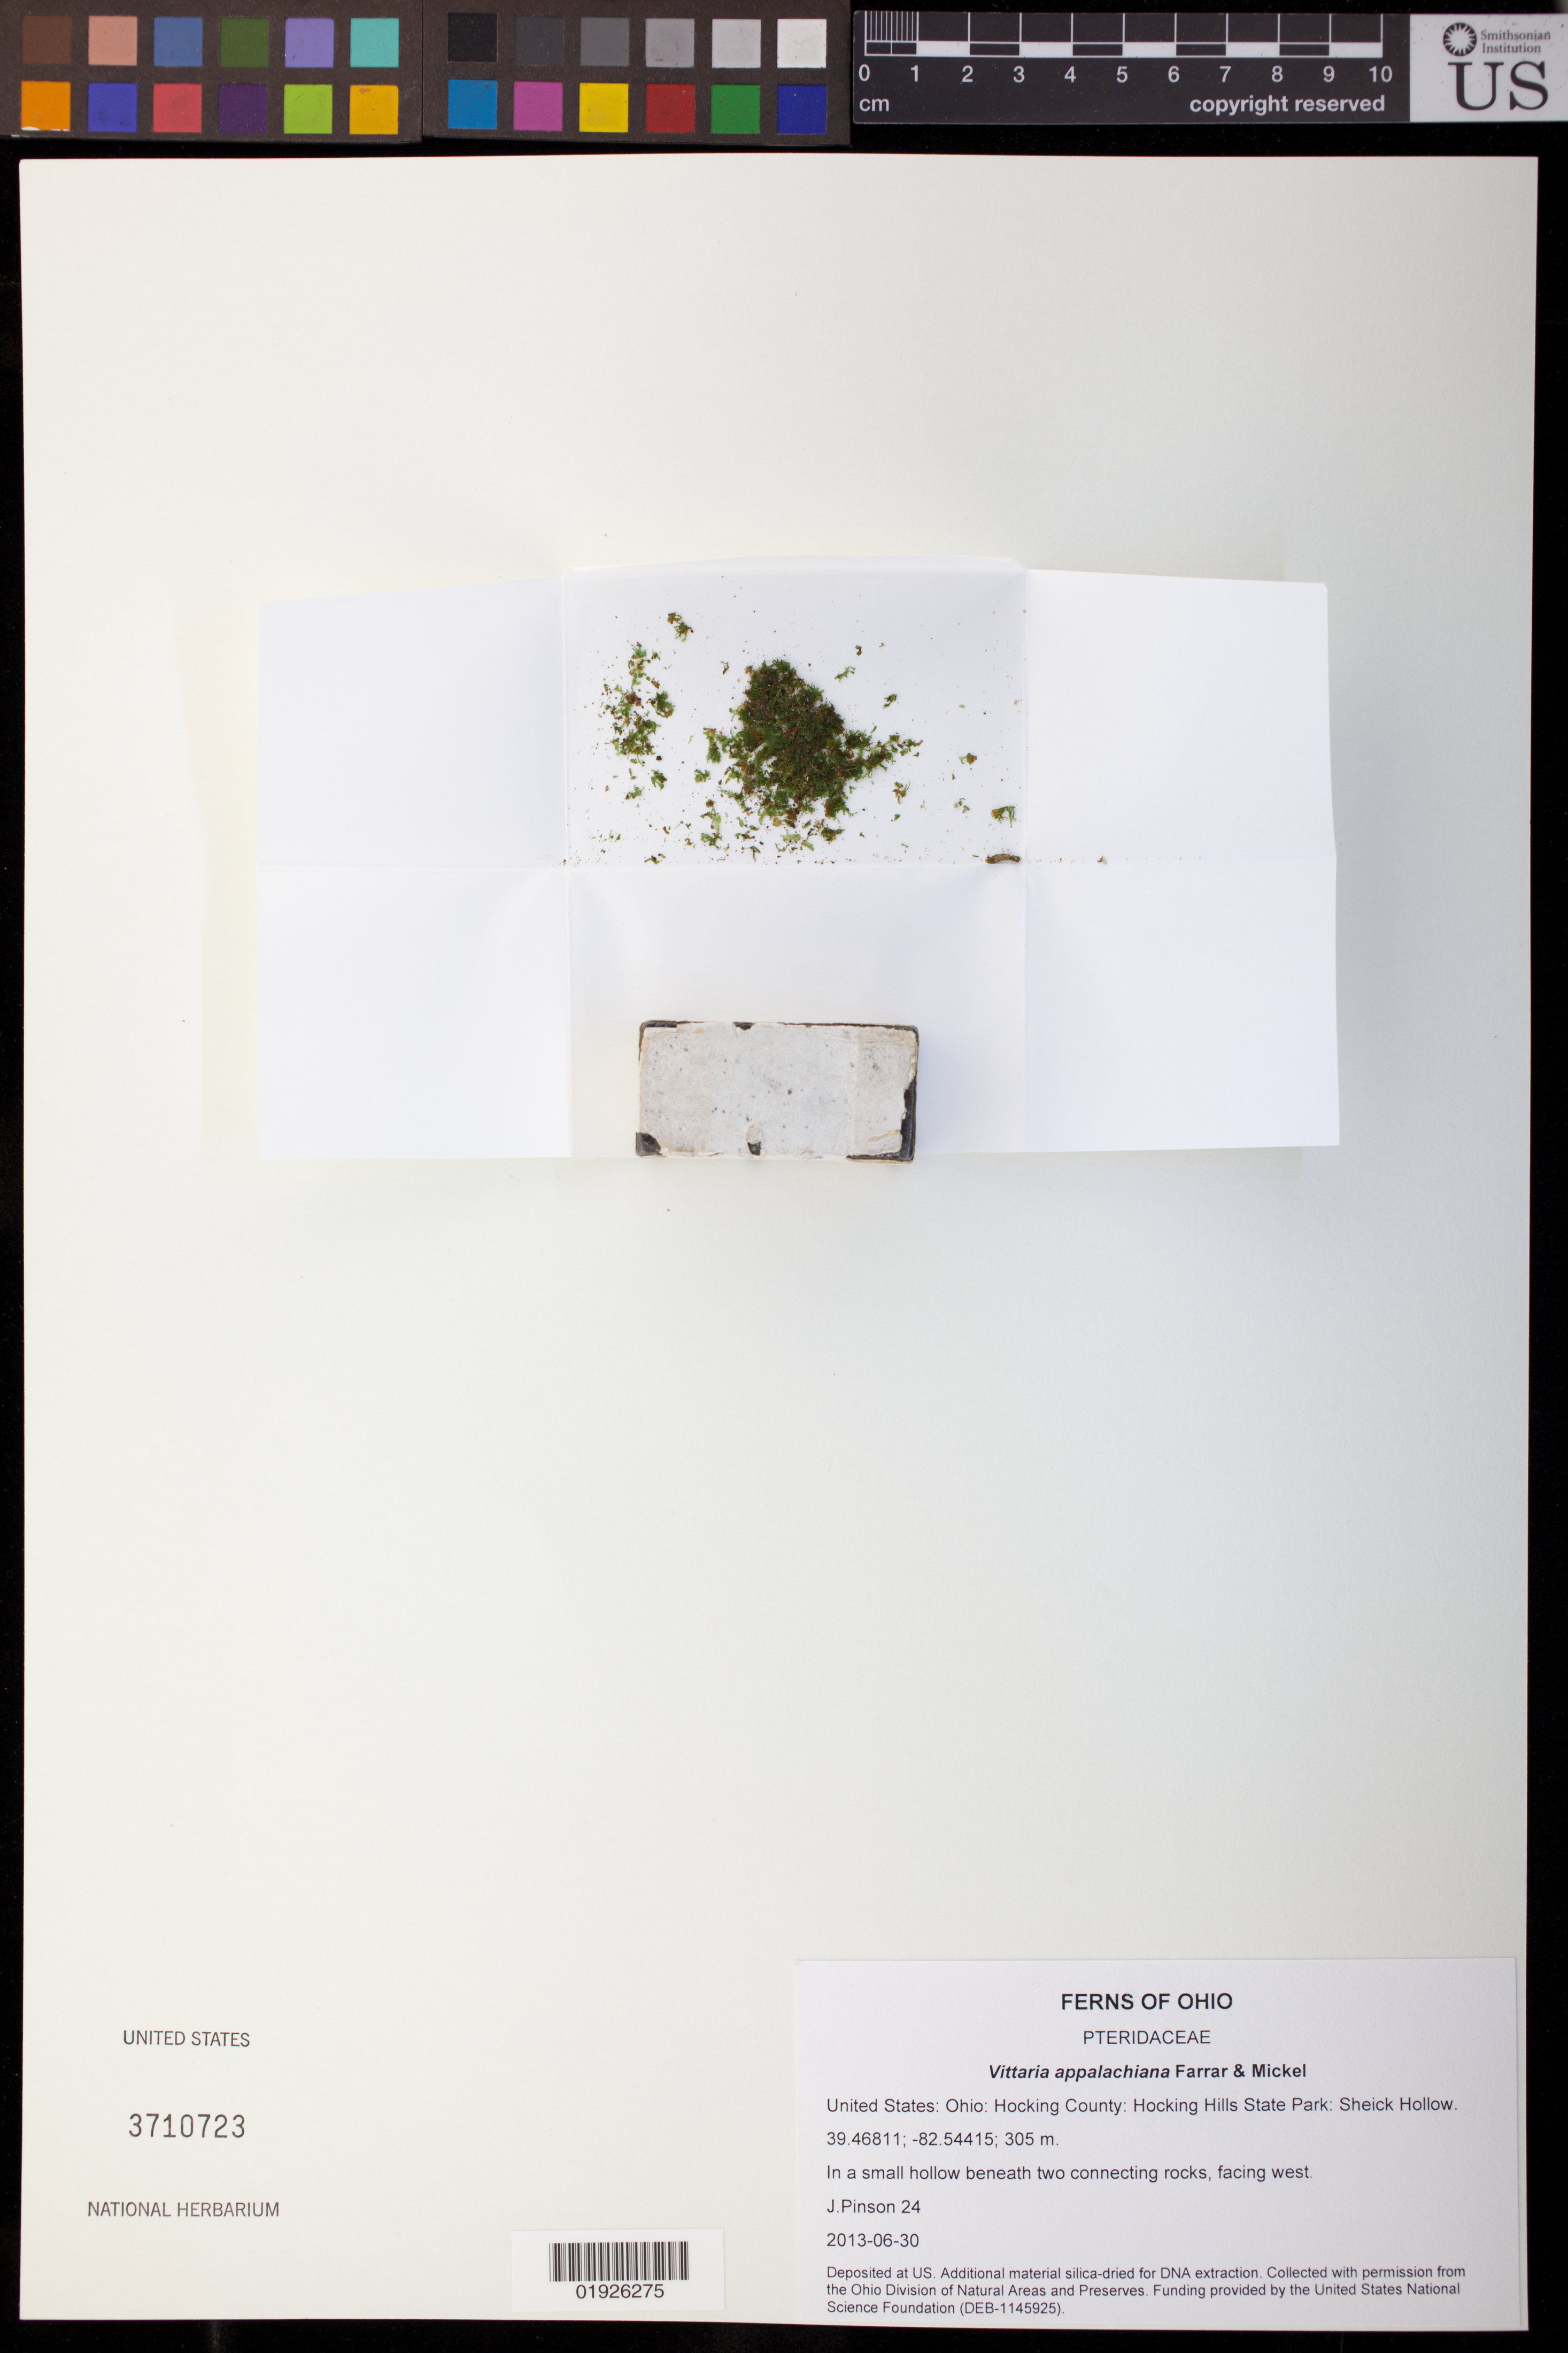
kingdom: Plantae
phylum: Tracheophyta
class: Polypodiopsida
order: Polypodiales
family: Pteridaceae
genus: Vittaria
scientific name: Vittaria appalachiana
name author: Farrar & Mickel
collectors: J. Pinson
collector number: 24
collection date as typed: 2013-06-30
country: United States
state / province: Ohio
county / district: Hocking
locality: Hocking Hills State Park: Sheick Hollow.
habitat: In a small hollow beneath two connecting rocks, facing west.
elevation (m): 305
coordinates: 39.46811, -82.54415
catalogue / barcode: US 3710723